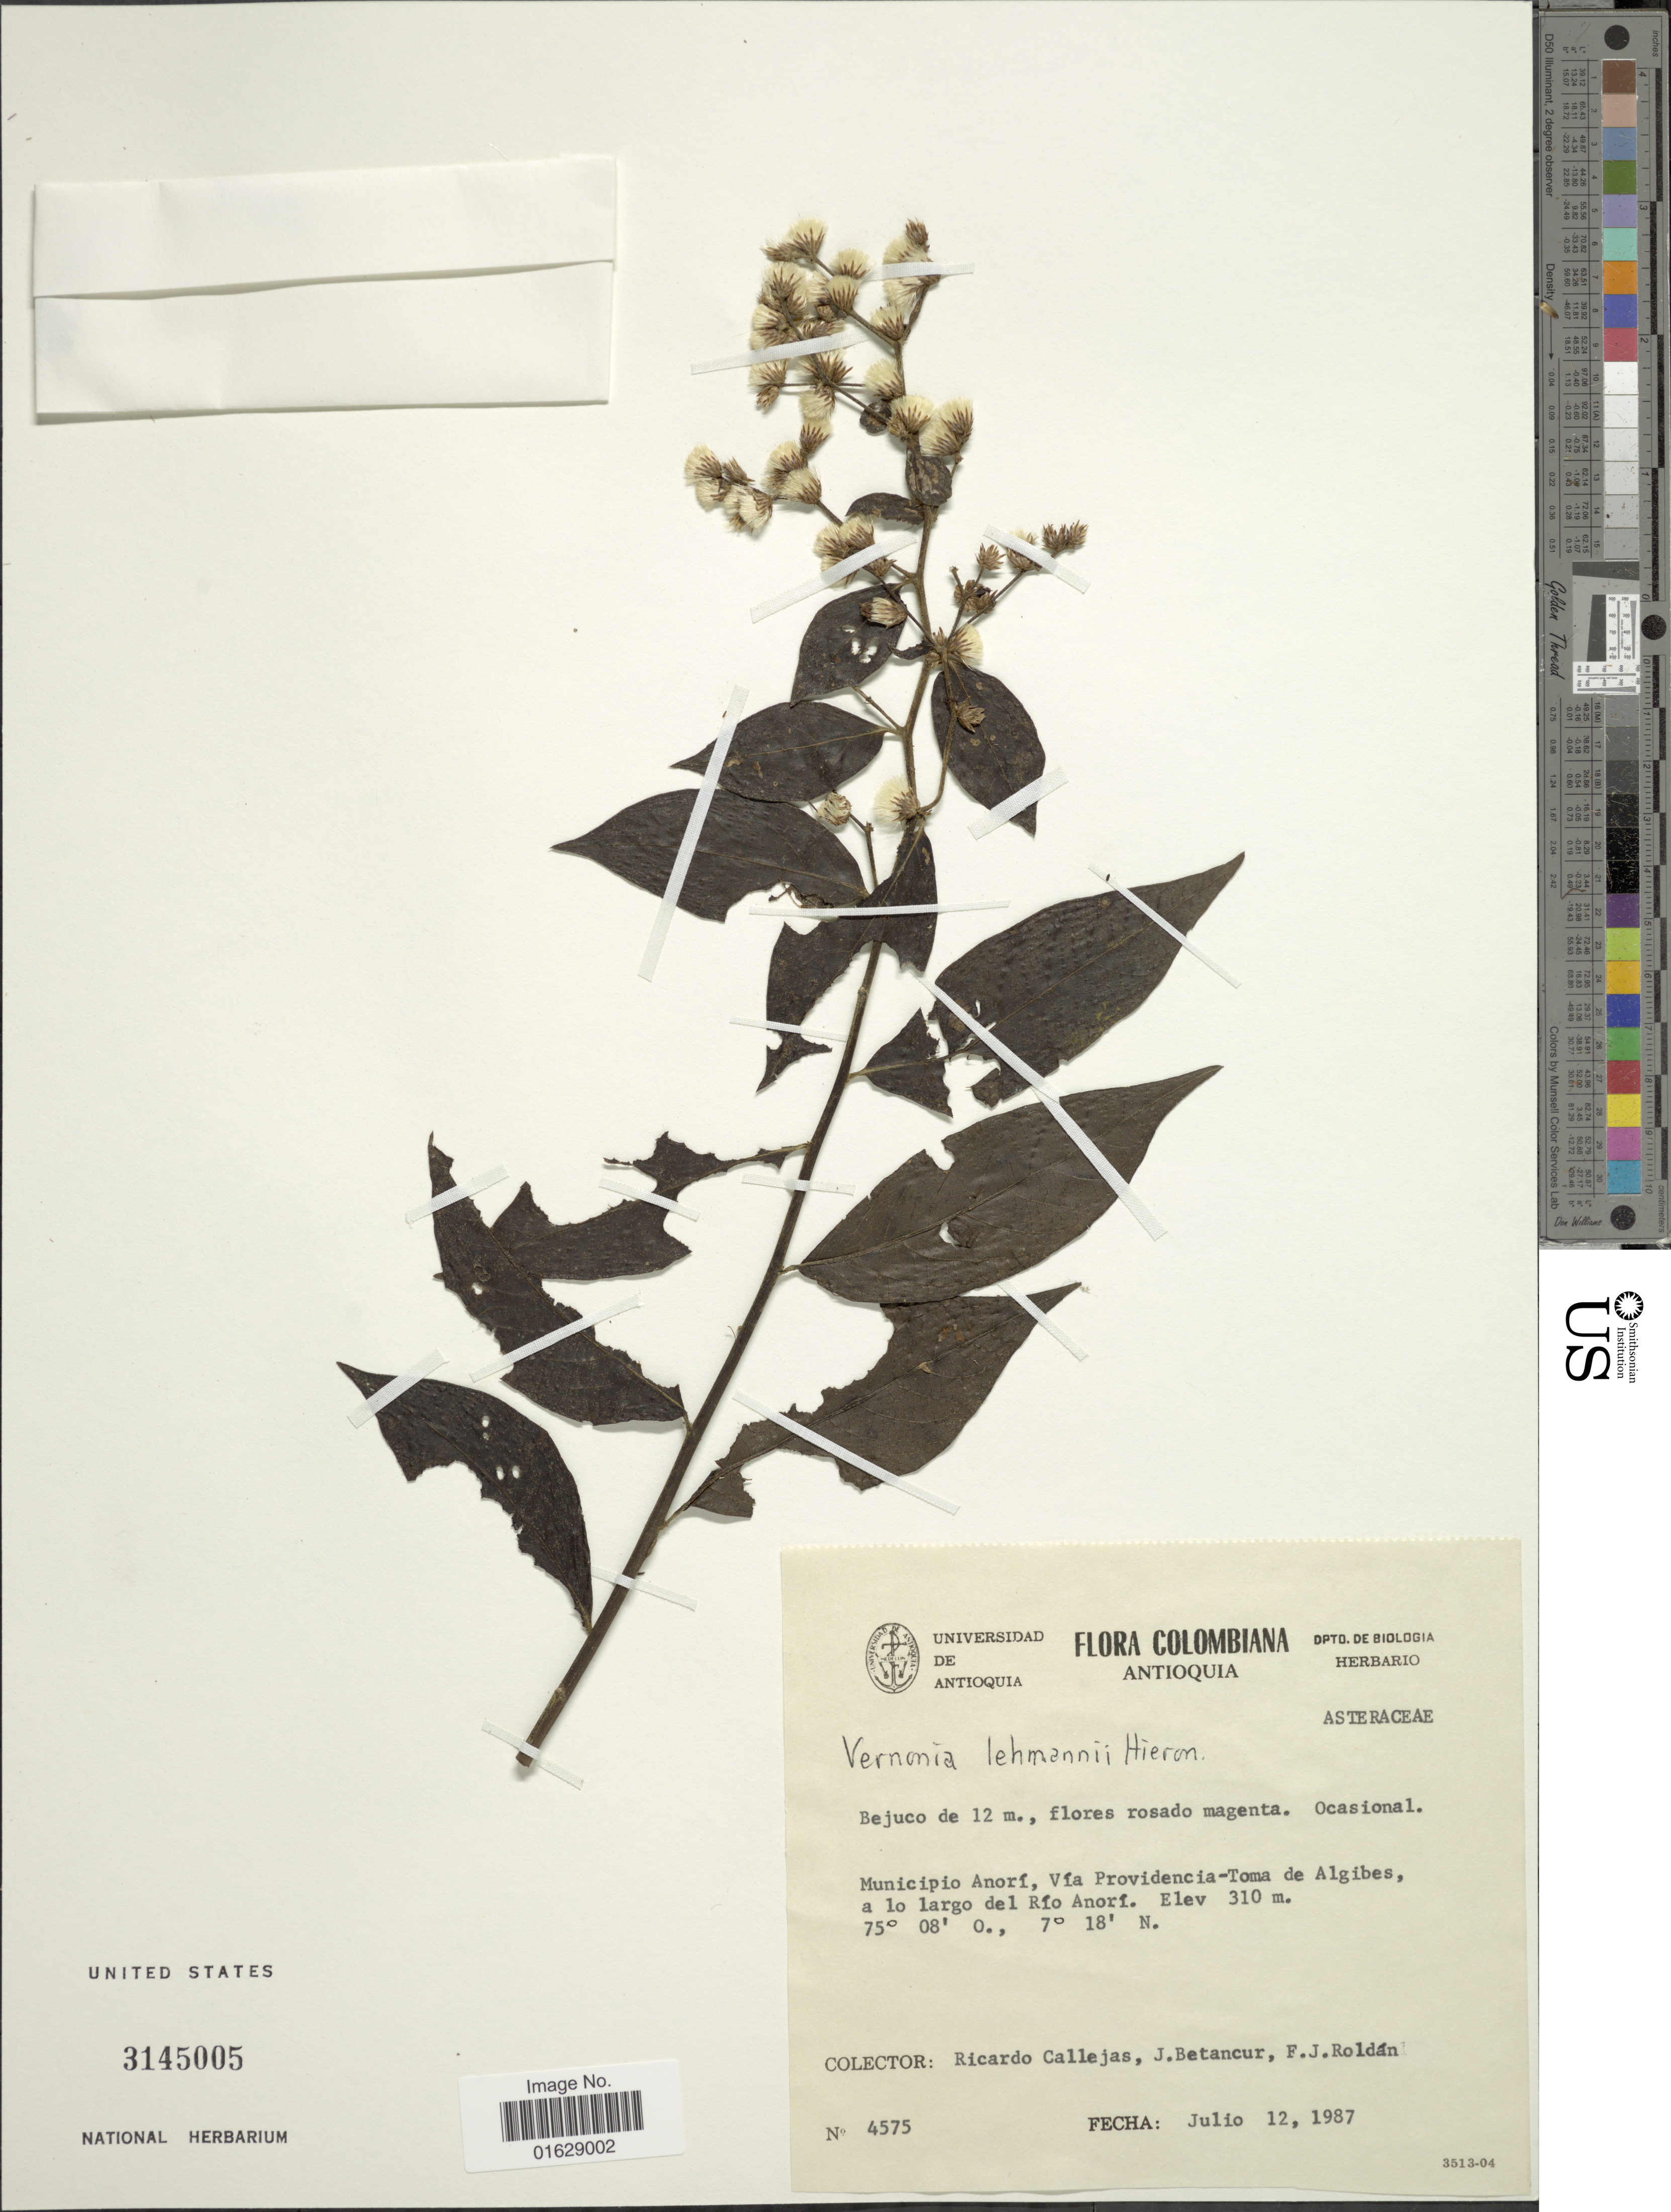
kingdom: Plantae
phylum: Tracheophyta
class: Magnoliopsida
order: Asterales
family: Asteraceae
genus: Lepidaploa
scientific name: Lepidaploa lehmannii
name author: (Hieron.) H. Rob.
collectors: R. Callejas, J. Betancur & F. J. Roldán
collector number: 4575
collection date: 1987-07-12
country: Colombia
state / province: Antioquia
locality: Municipio Anori, Via Providencia-Toma de Algibes, a lo largo del Rio Anori.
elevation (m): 310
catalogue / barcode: US 3145005